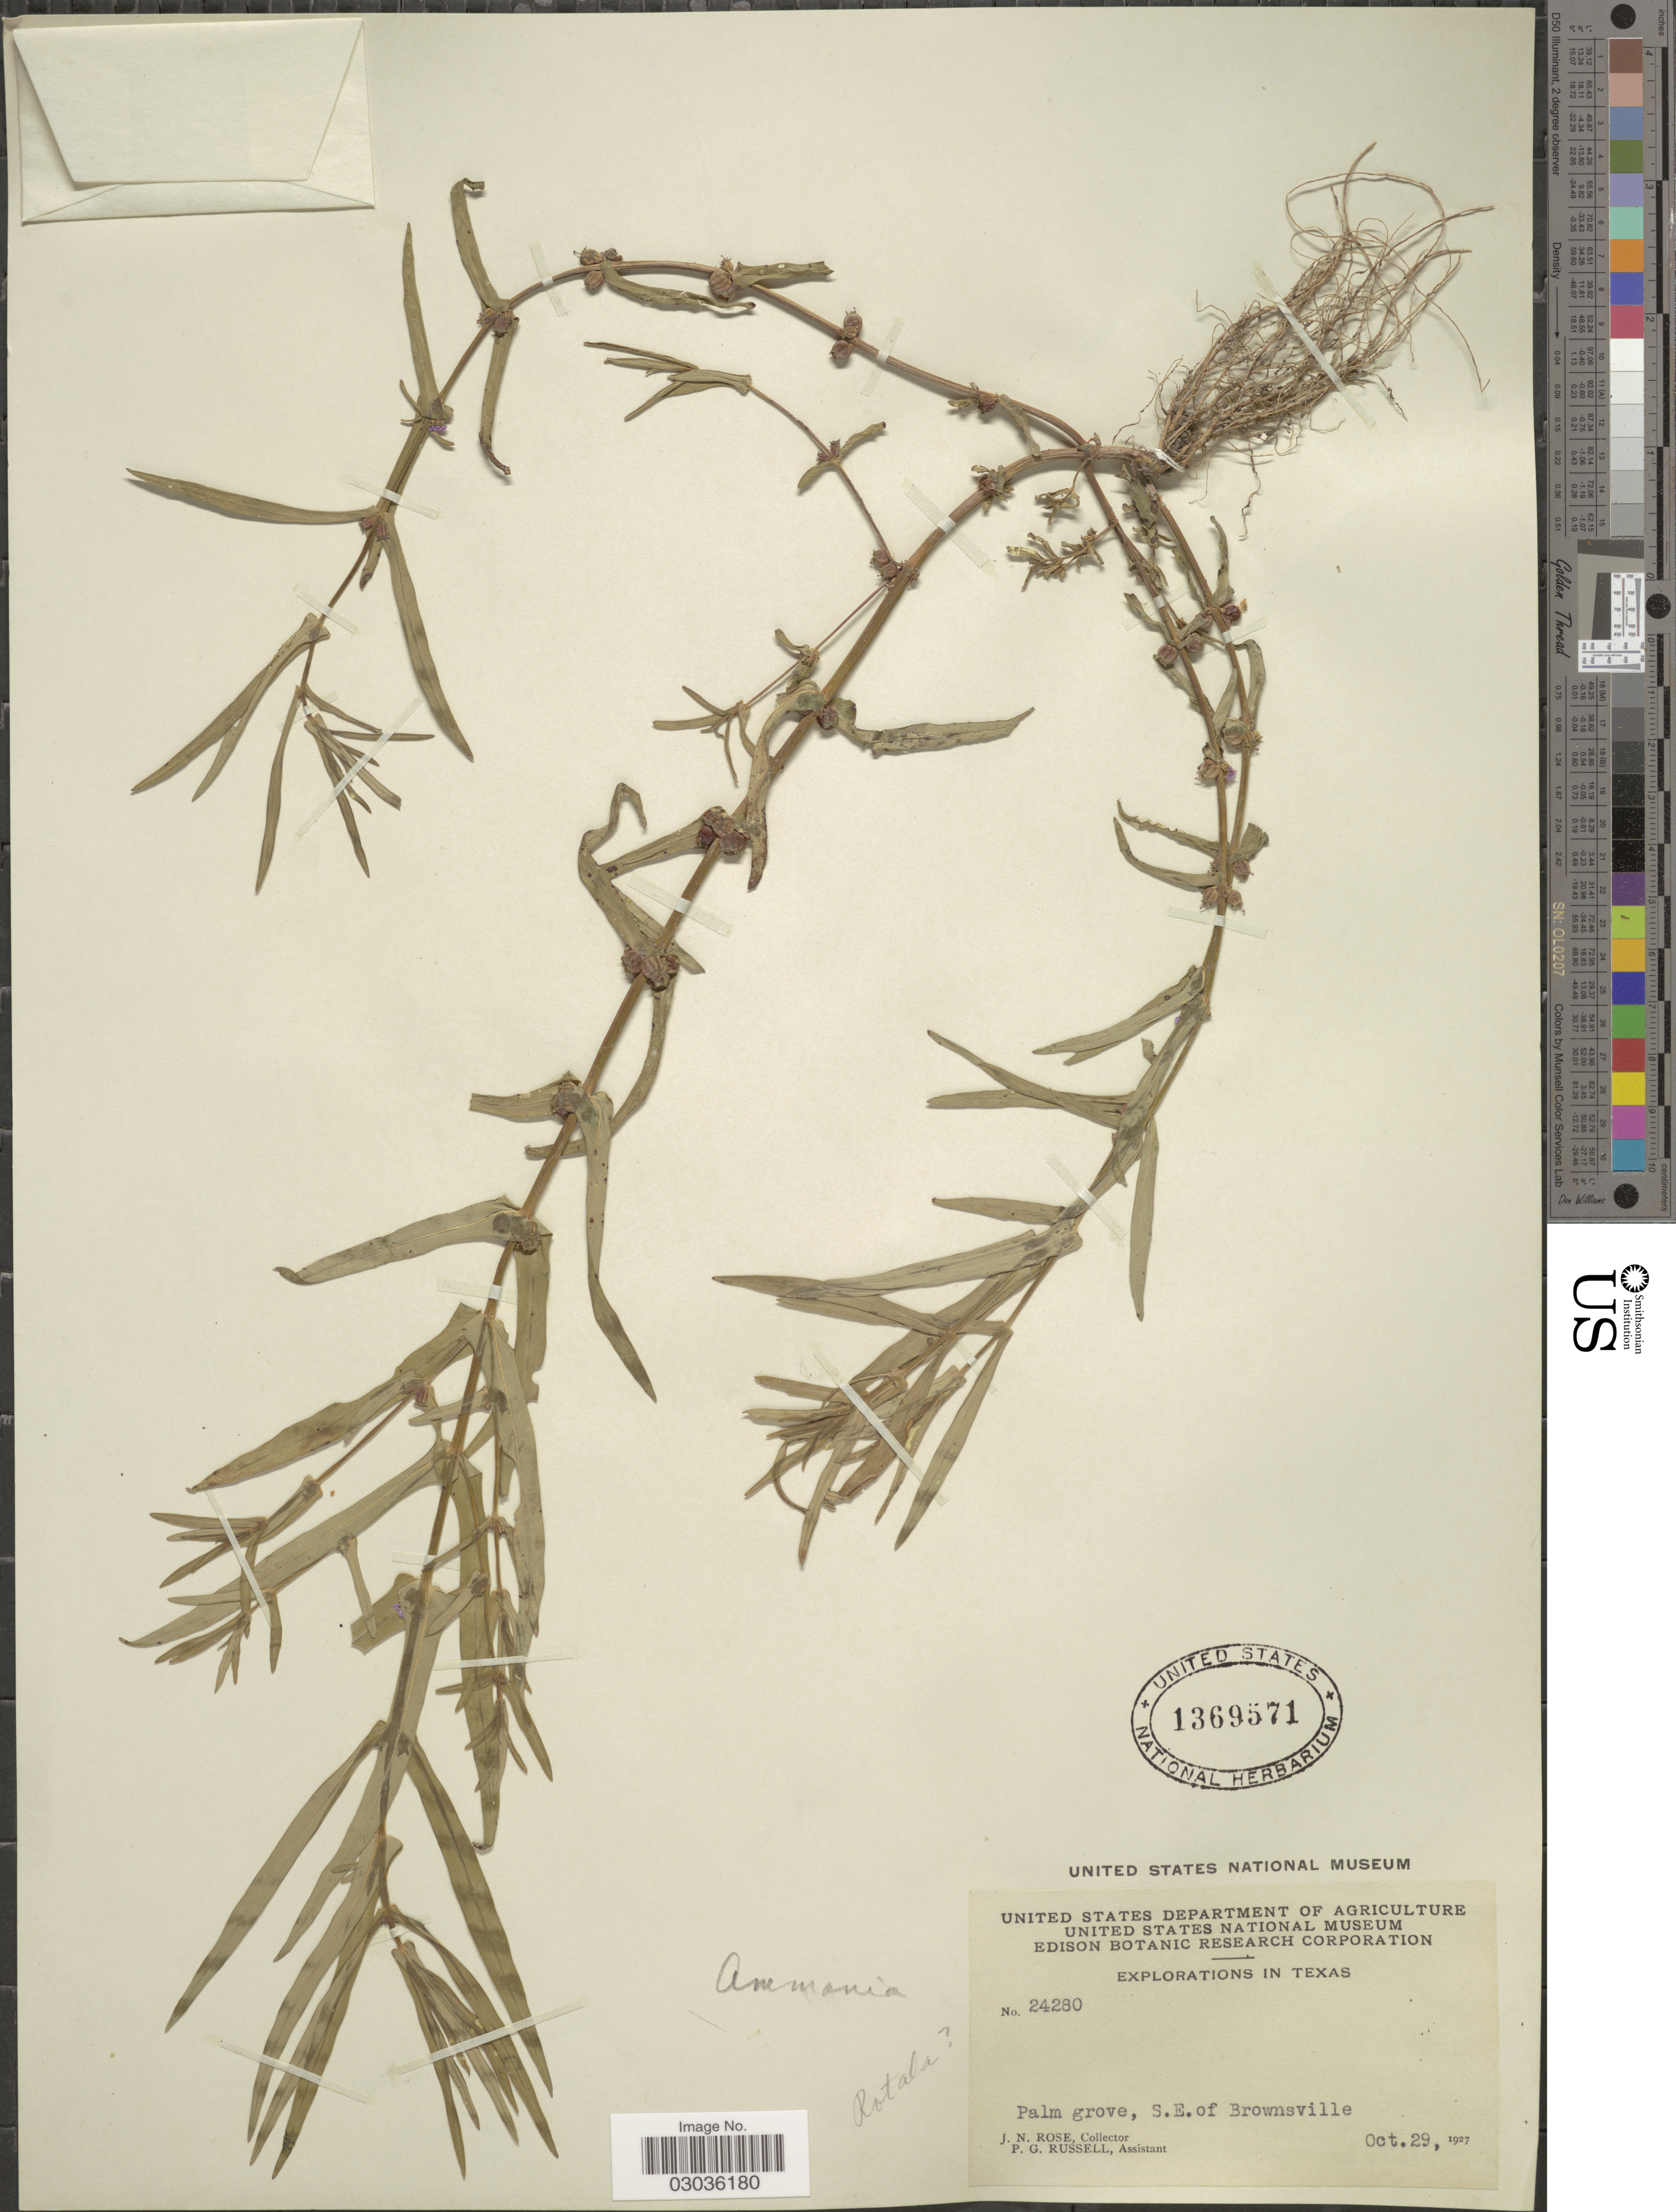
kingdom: Plantae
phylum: Tracheophyta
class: Magnoliopsida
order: Myrtales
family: Lythraceae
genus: Ammannia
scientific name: Ammannia coccinea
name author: Rottb.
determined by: Strong, Mark T., (BOT), Smithsonian Institution - National Museum of Natural History (UNITED STATES)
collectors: J. N. Rose & P. G. Russell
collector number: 24280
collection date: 1927-10-29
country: United States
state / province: Texas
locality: Palm grove, S.E. of Brownsville.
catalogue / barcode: US 1369571